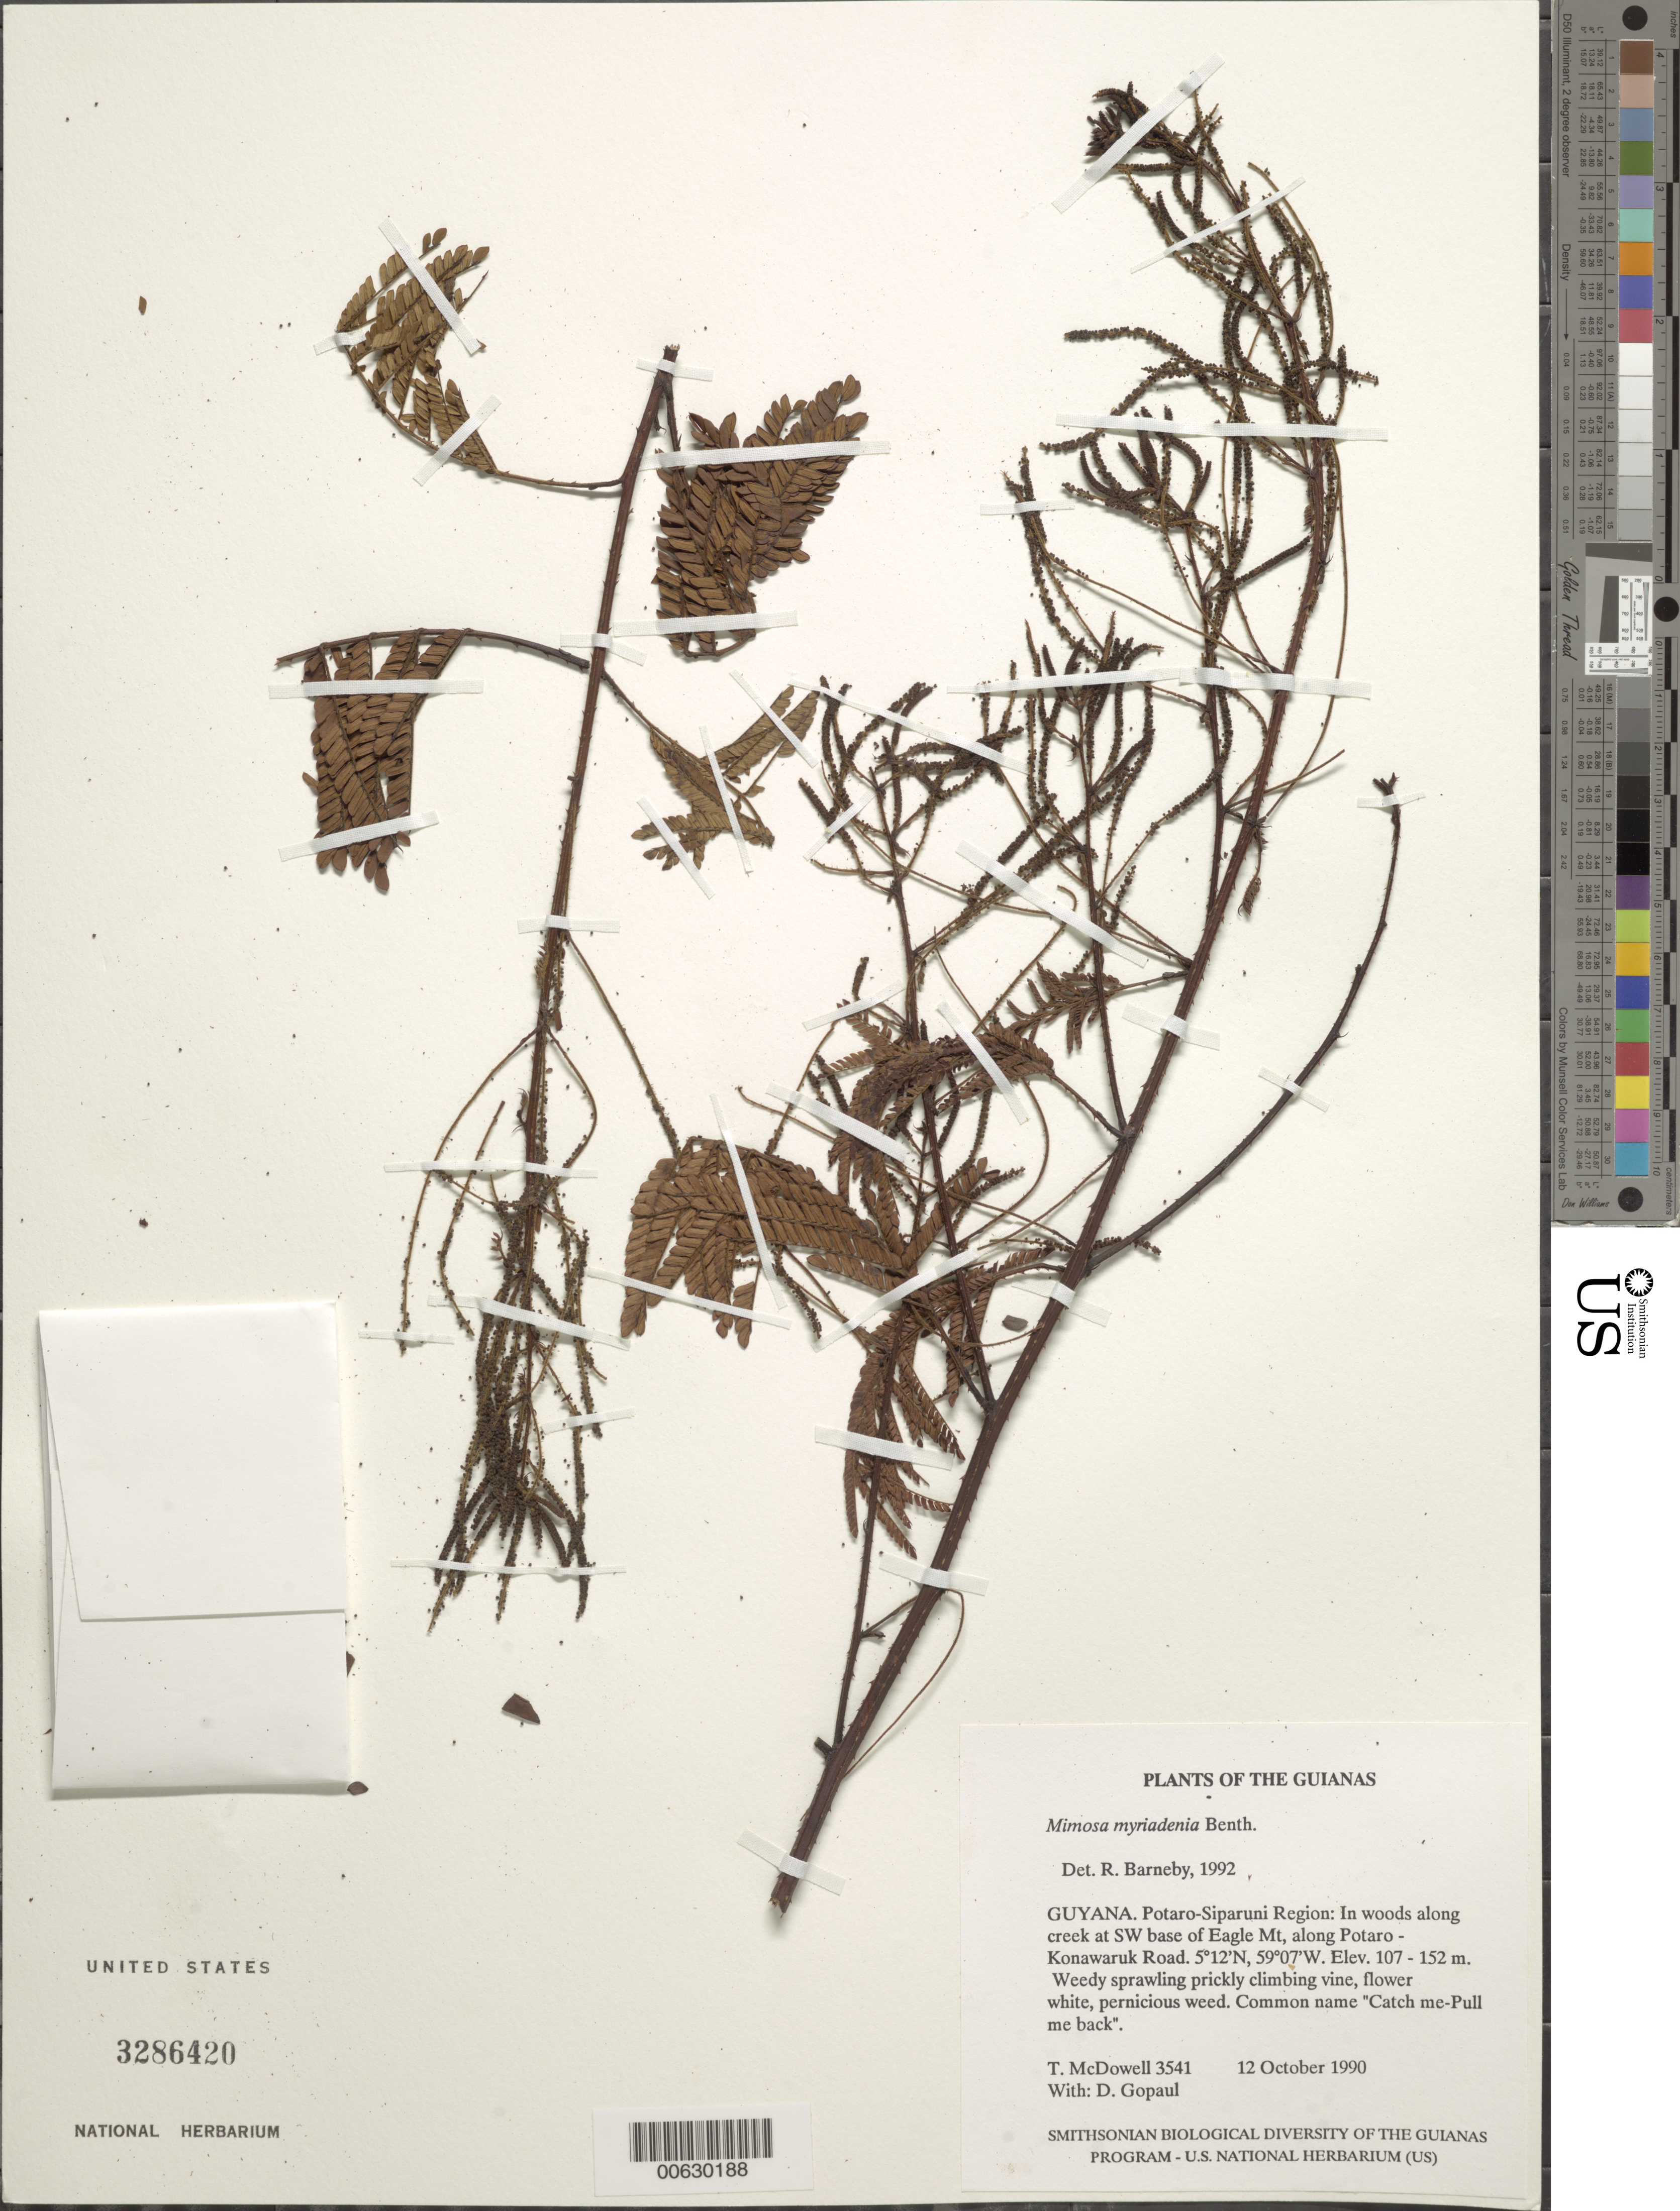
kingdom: Plantae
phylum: Tracheophyta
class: Magnoliopsida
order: Fabales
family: Fabaceae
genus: Mimosa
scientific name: Mimosa myriadenia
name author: Benth.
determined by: Barneby, Rupert C., (NY)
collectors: T. McDowell & D. Gopaul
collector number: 3541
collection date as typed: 12 October 1990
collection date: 1990-10-12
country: Guyana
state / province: Potaro-Siparuni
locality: In woods along creek at SW base of Eagle Mt and along Potaro - Konawaruk Road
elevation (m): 107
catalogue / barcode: US 3286420